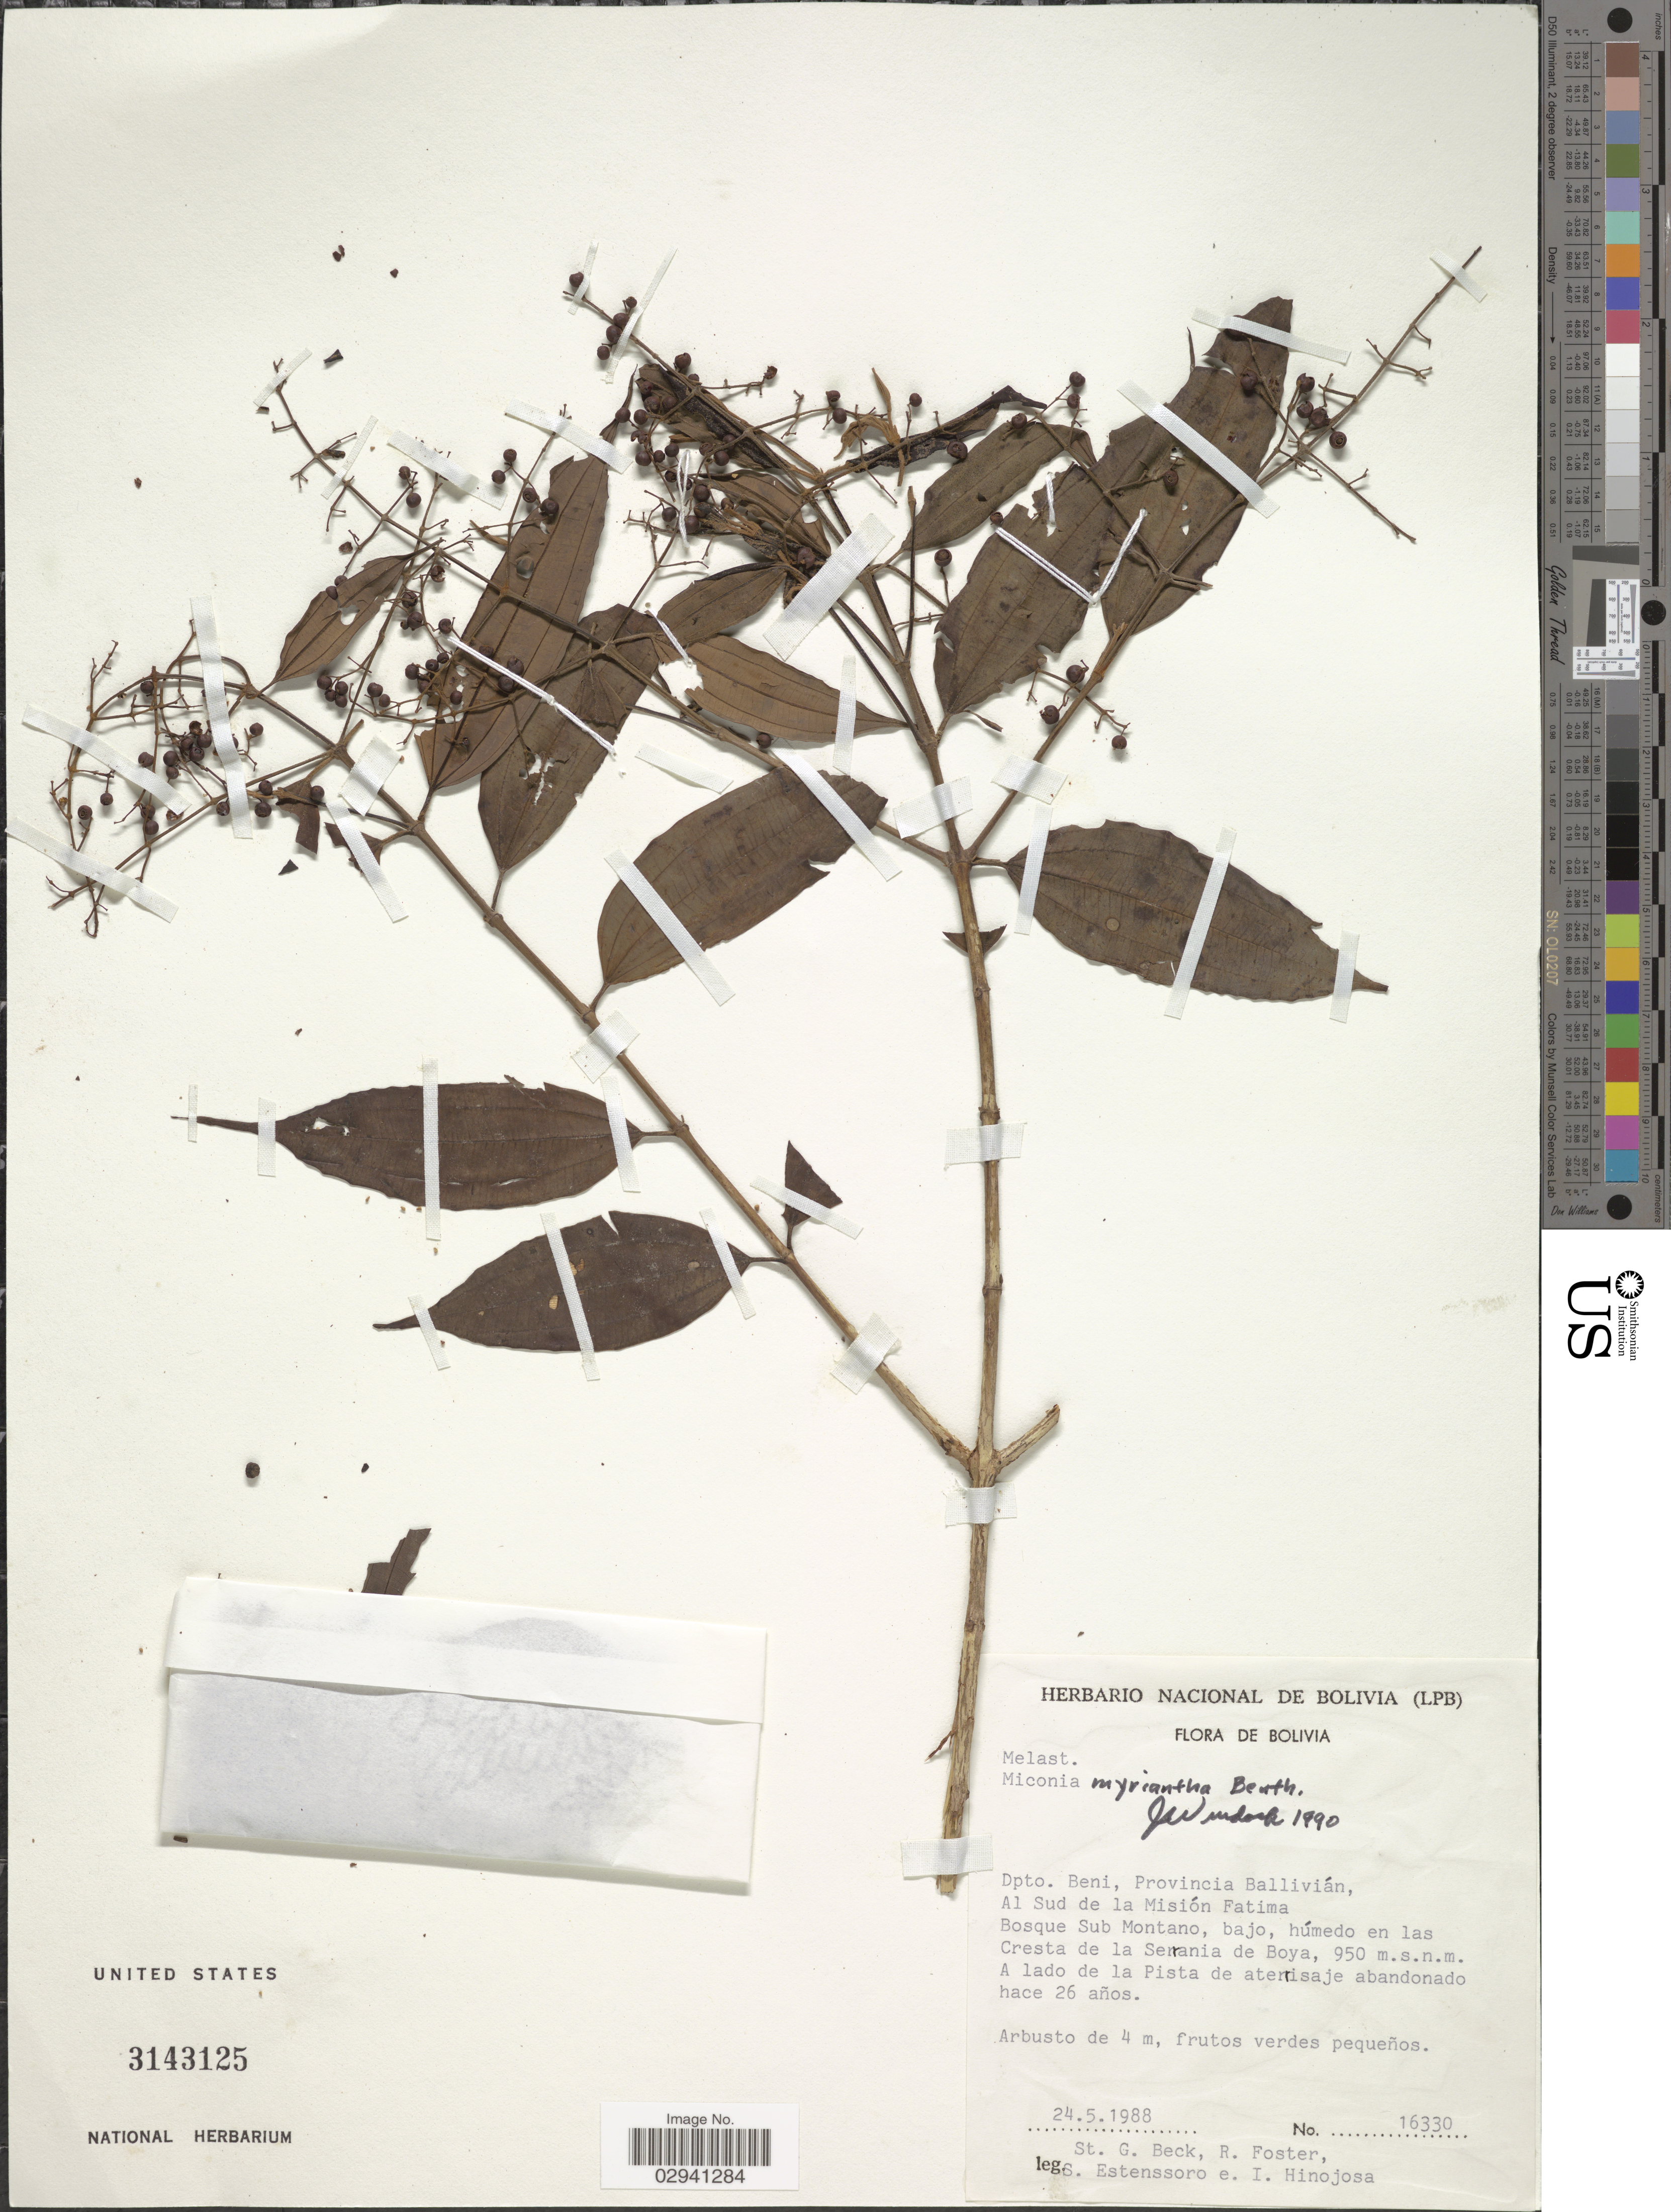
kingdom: Plantae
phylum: Tracheophyta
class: Magnoliopsida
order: Myrtales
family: Melastomataceae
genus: Miconia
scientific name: Miconia myriantha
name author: Benth.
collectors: S. Beck, R. Foster, S. Estenssoro & I. Hinojosa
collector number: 16330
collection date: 1988-05-24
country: Bolivia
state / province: Beni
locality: Dpto. Beni, Provincia Ballivián, Al Sud de la Misión, Fatima. Bosque Sub Montano, bajo, húmedo en las Cresta de la Serrania de Boya.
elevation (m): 950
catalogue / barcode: US 3143125